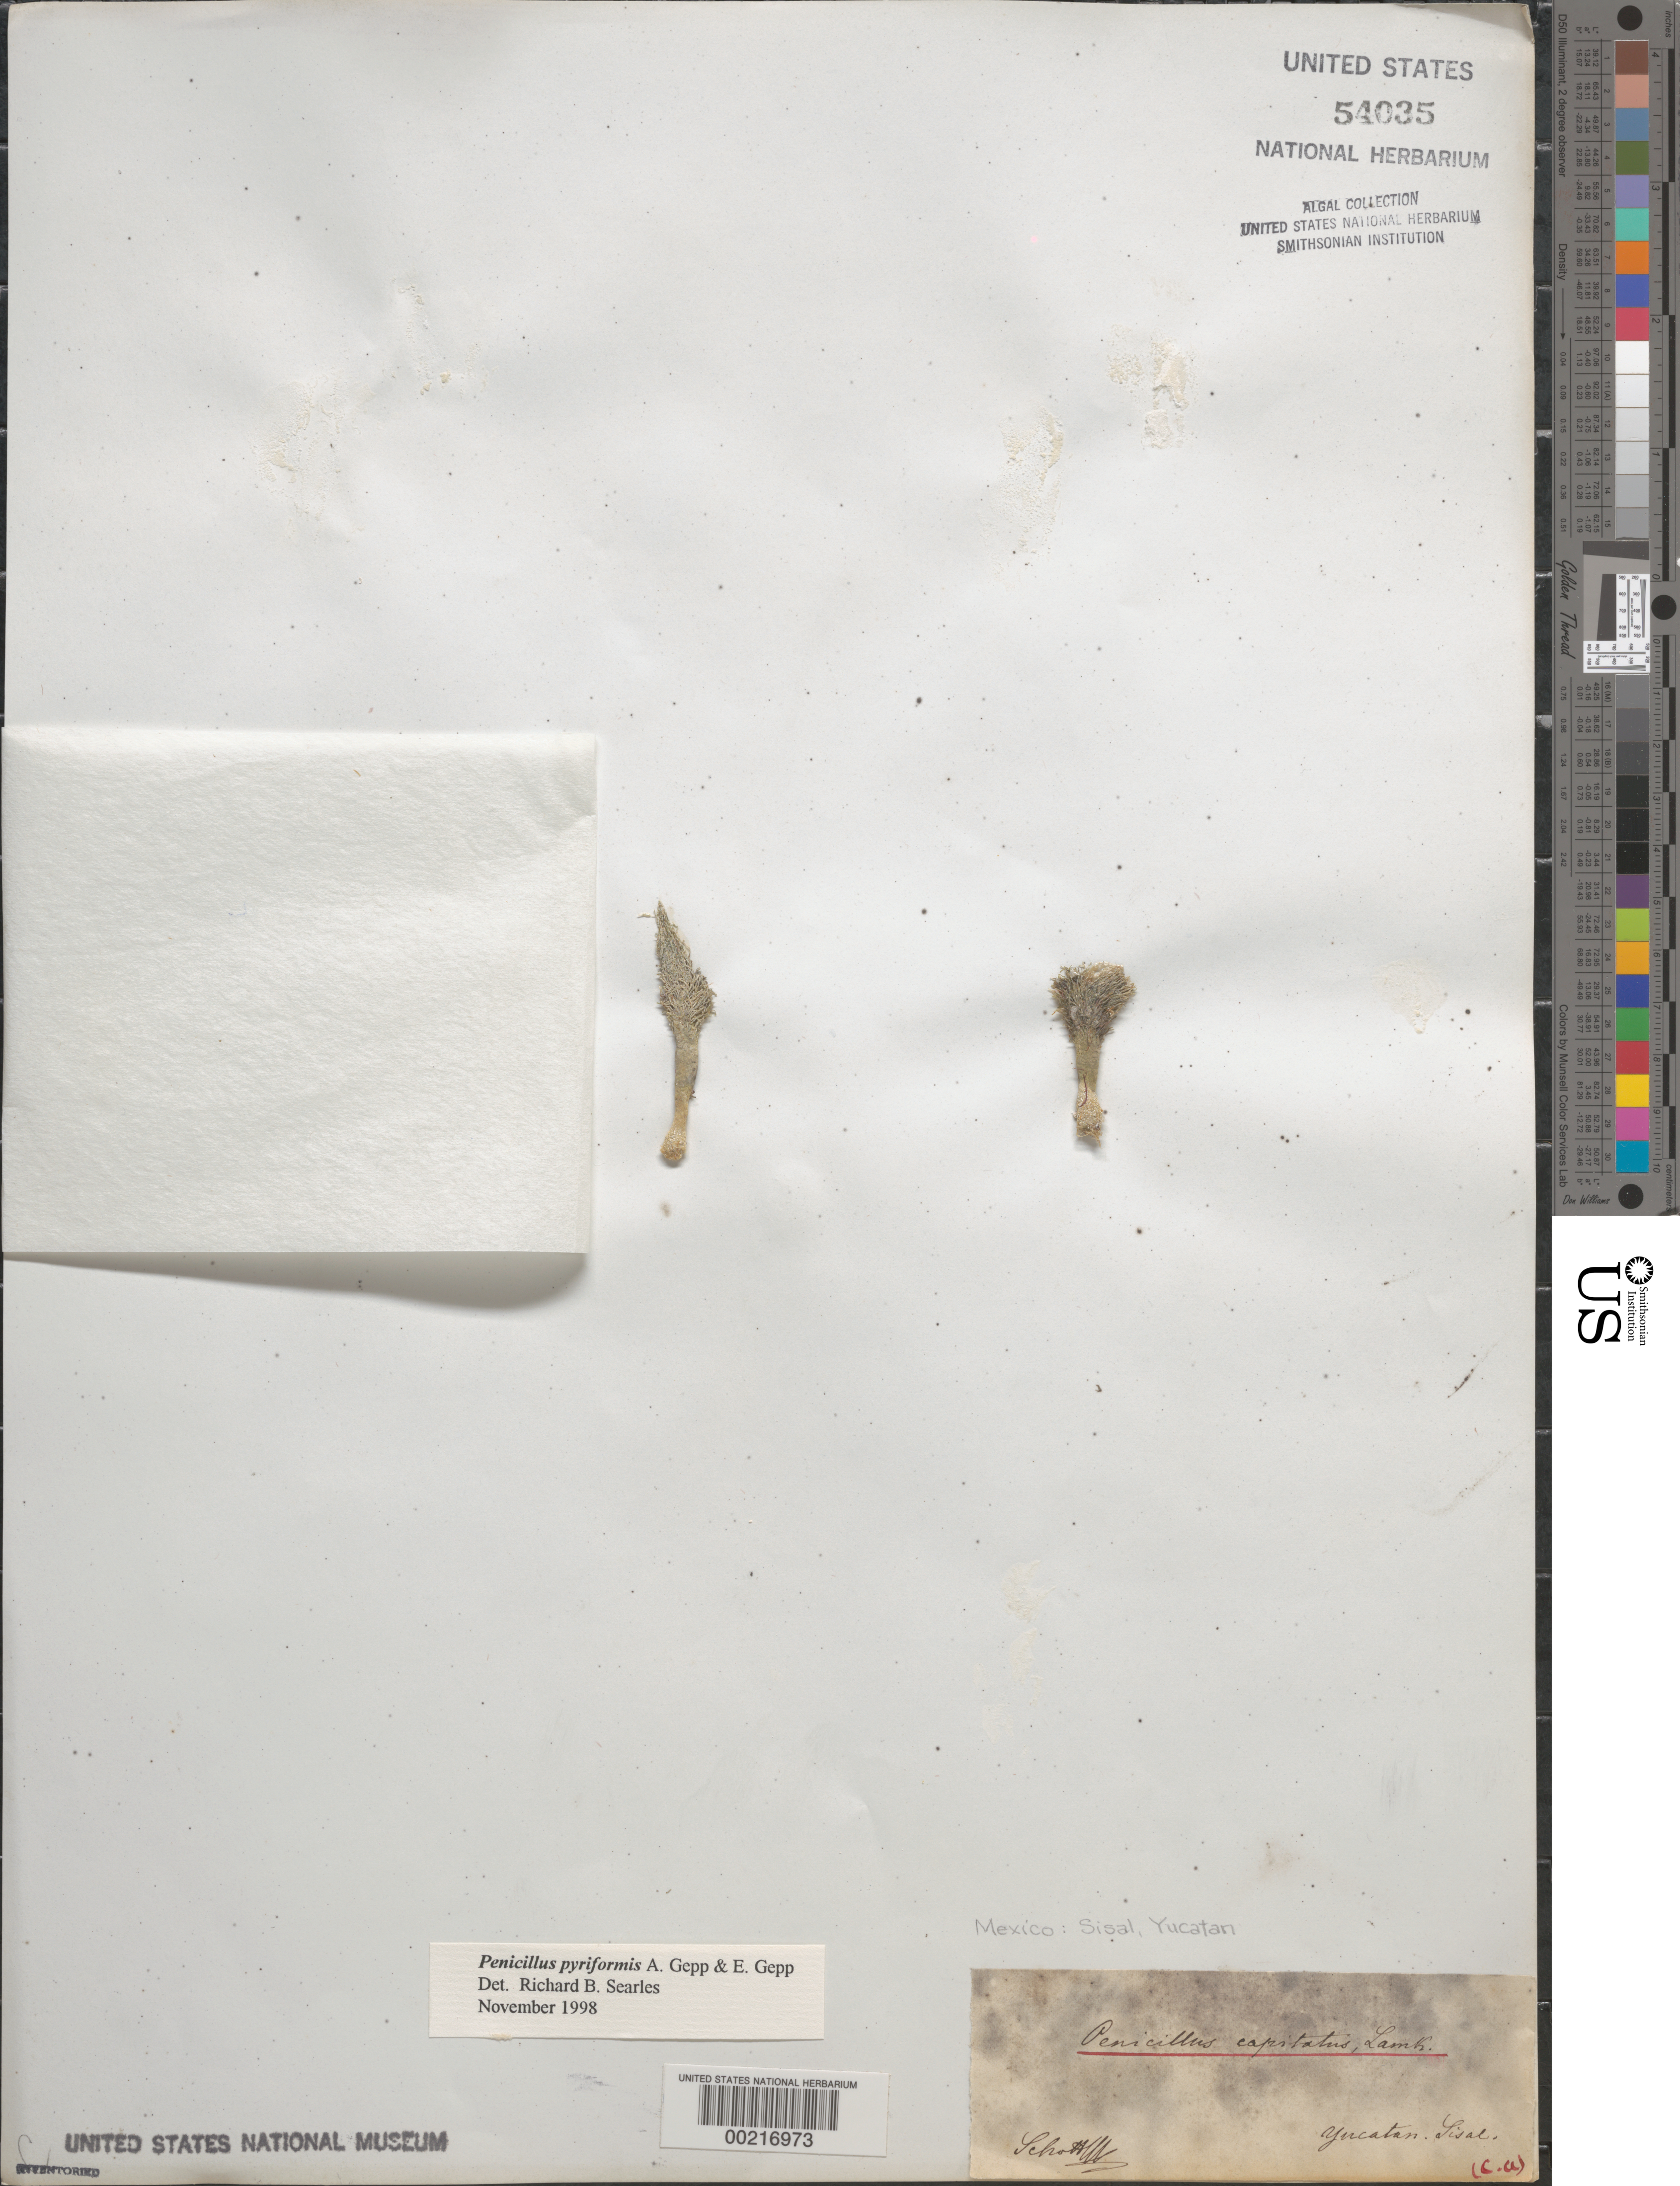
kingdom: Plantae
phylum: Chlorophyta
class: Ulvophyceae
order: Bryopsidales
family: Udoteaceae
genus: Penicillus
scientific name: Penicillus pyriformis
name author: A. Gepp & E. Gepp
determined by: Searles, R. B.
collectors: A. C. V. Schott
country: Mexico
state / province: Yucatan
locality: Sisal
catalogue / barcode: US 54035